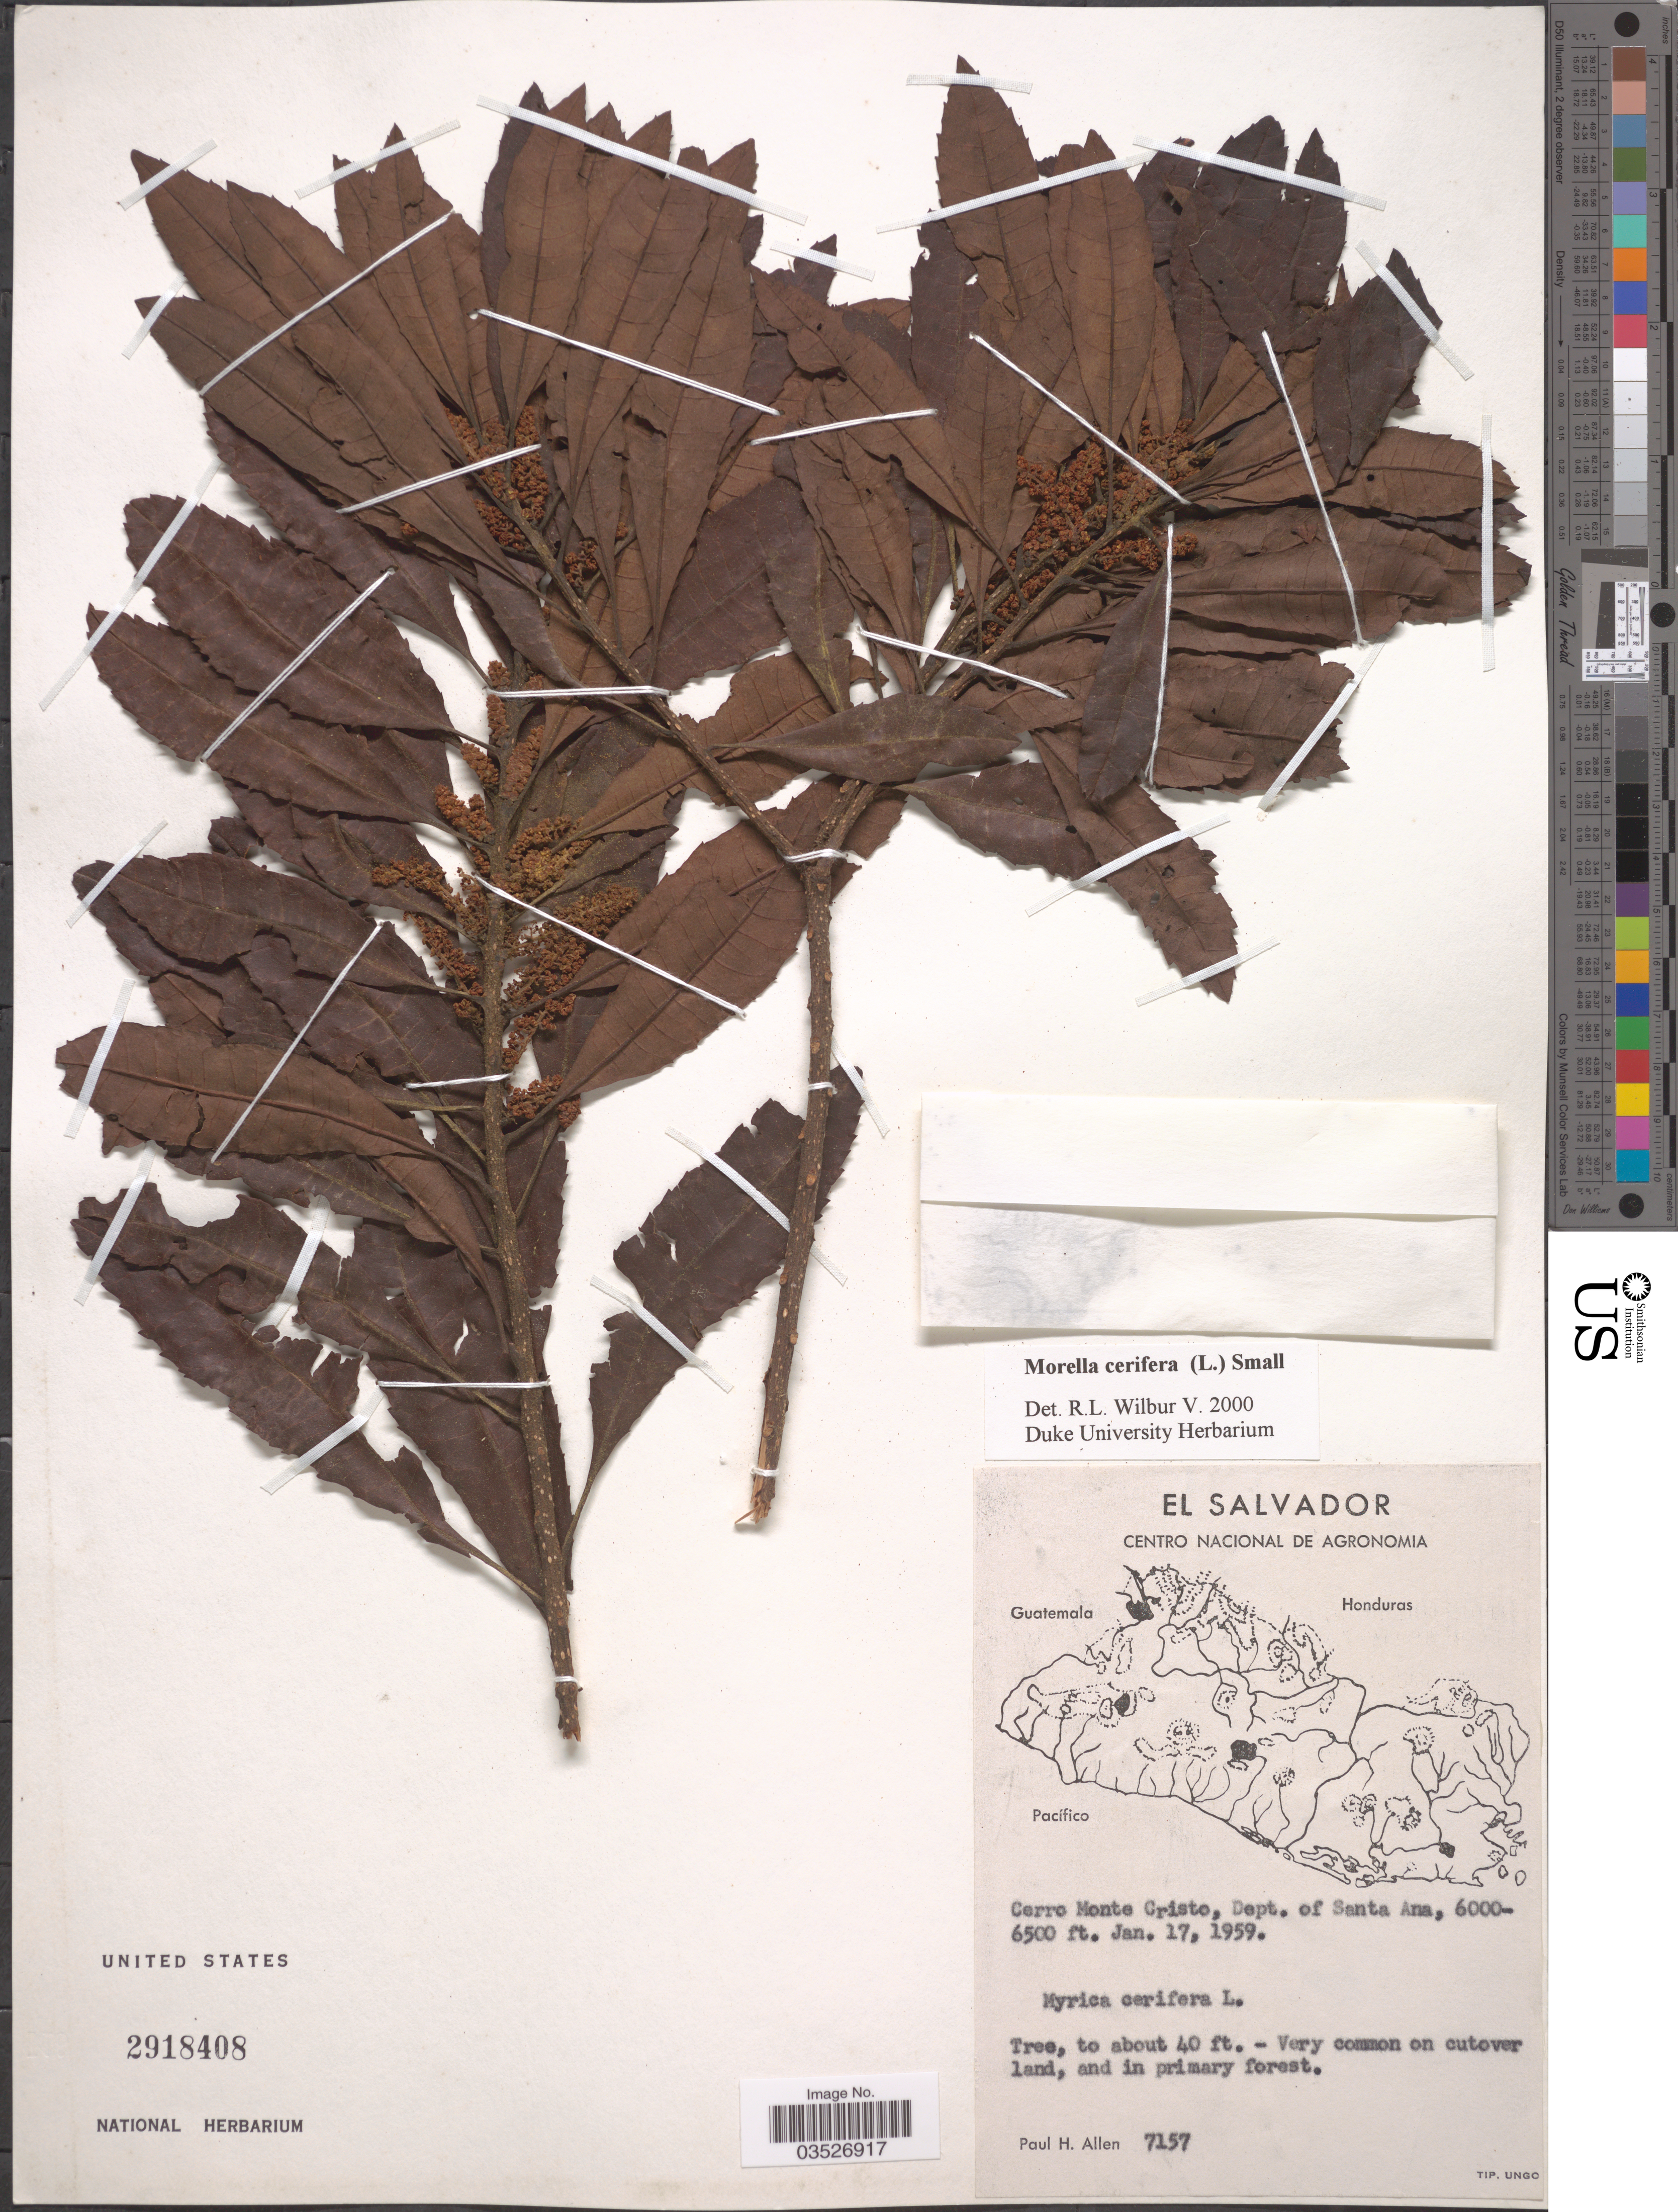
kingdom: Plantae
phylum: Tracheophyta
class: Magnoliopsida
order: Fagales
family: Myricaceae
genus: Morella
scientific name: Morella cerifera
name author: (L.) Small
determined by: Wilbur, R. L.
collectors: P. H. Allen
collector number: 7157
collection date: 1959-01-17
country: El Salvador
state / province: Santa Ana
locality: Cerro Monte Cristo, Dept. of Santa Ana.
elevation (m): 1829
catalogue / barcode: US 2918408